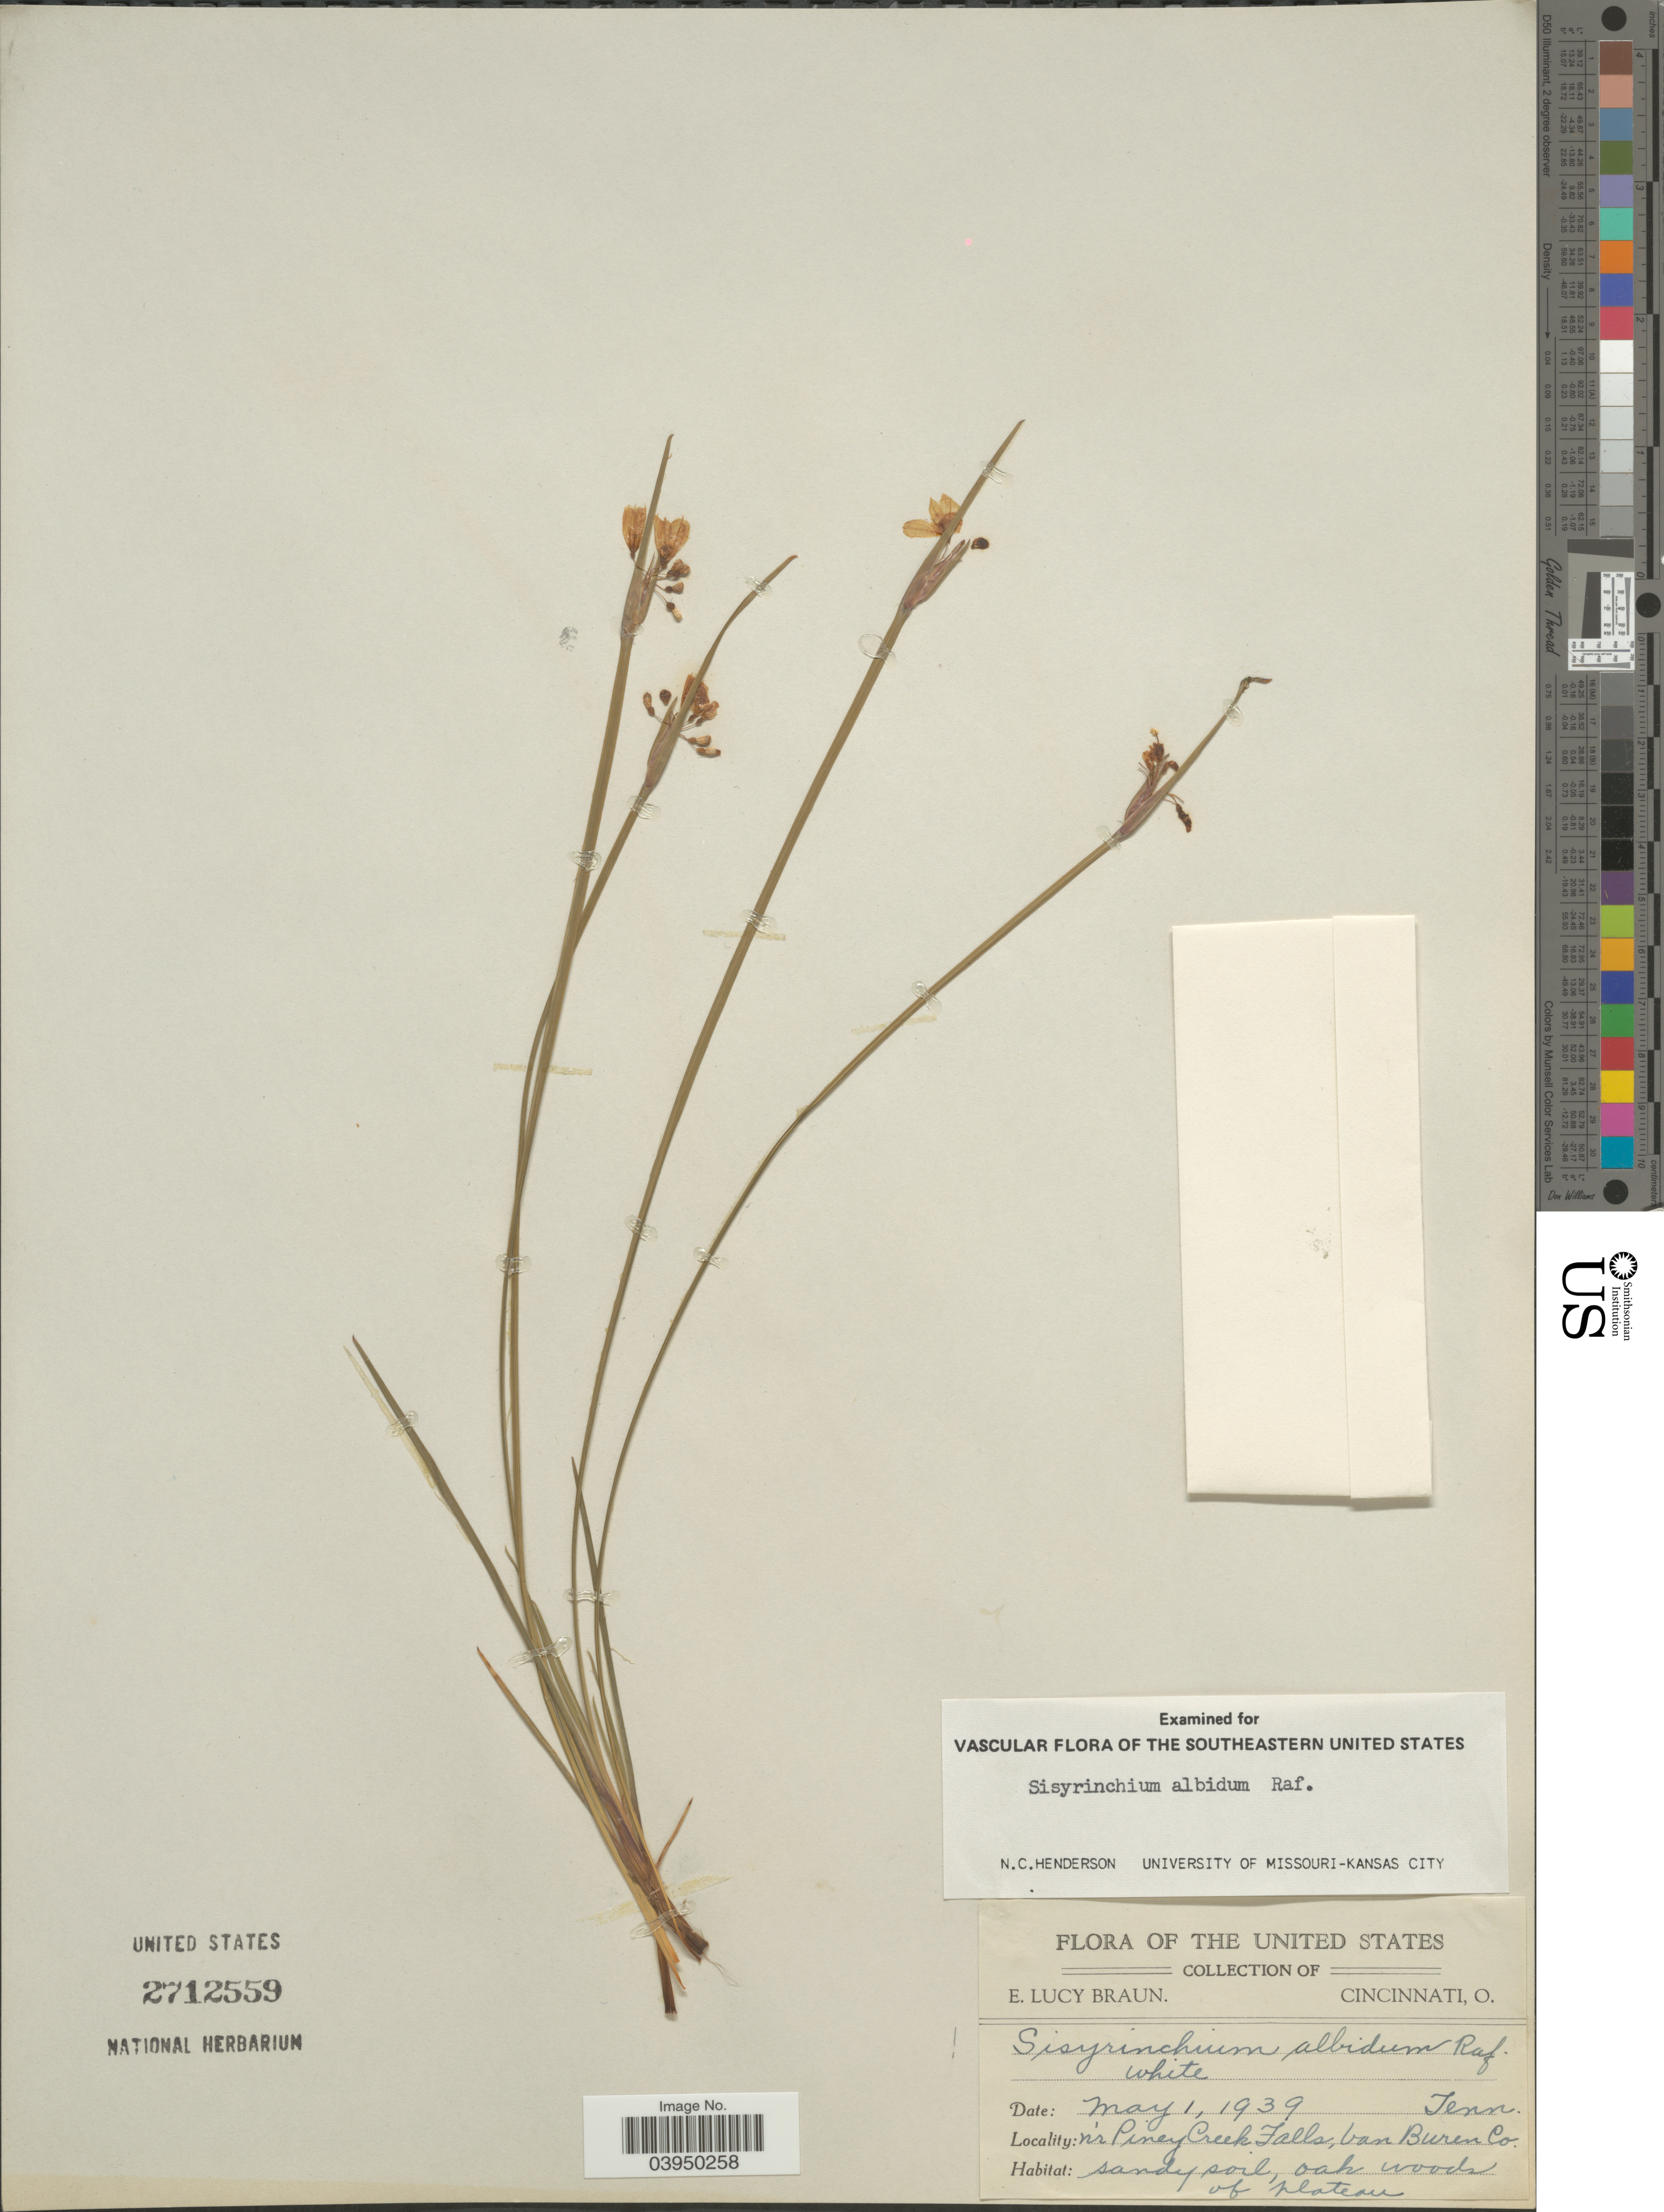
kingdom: Plantae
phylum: Tracheophyta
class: Liliopsida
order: Asparagales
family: Iridaceae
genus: Sisyrinchium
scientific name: Sisyrinchium albidum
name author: Raf.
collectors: E. L. Braun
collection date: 1939-05-01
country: United States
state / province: Tennessee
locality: Nr Piney Creek Falls, van Buren Co.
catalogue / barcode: US 2712559